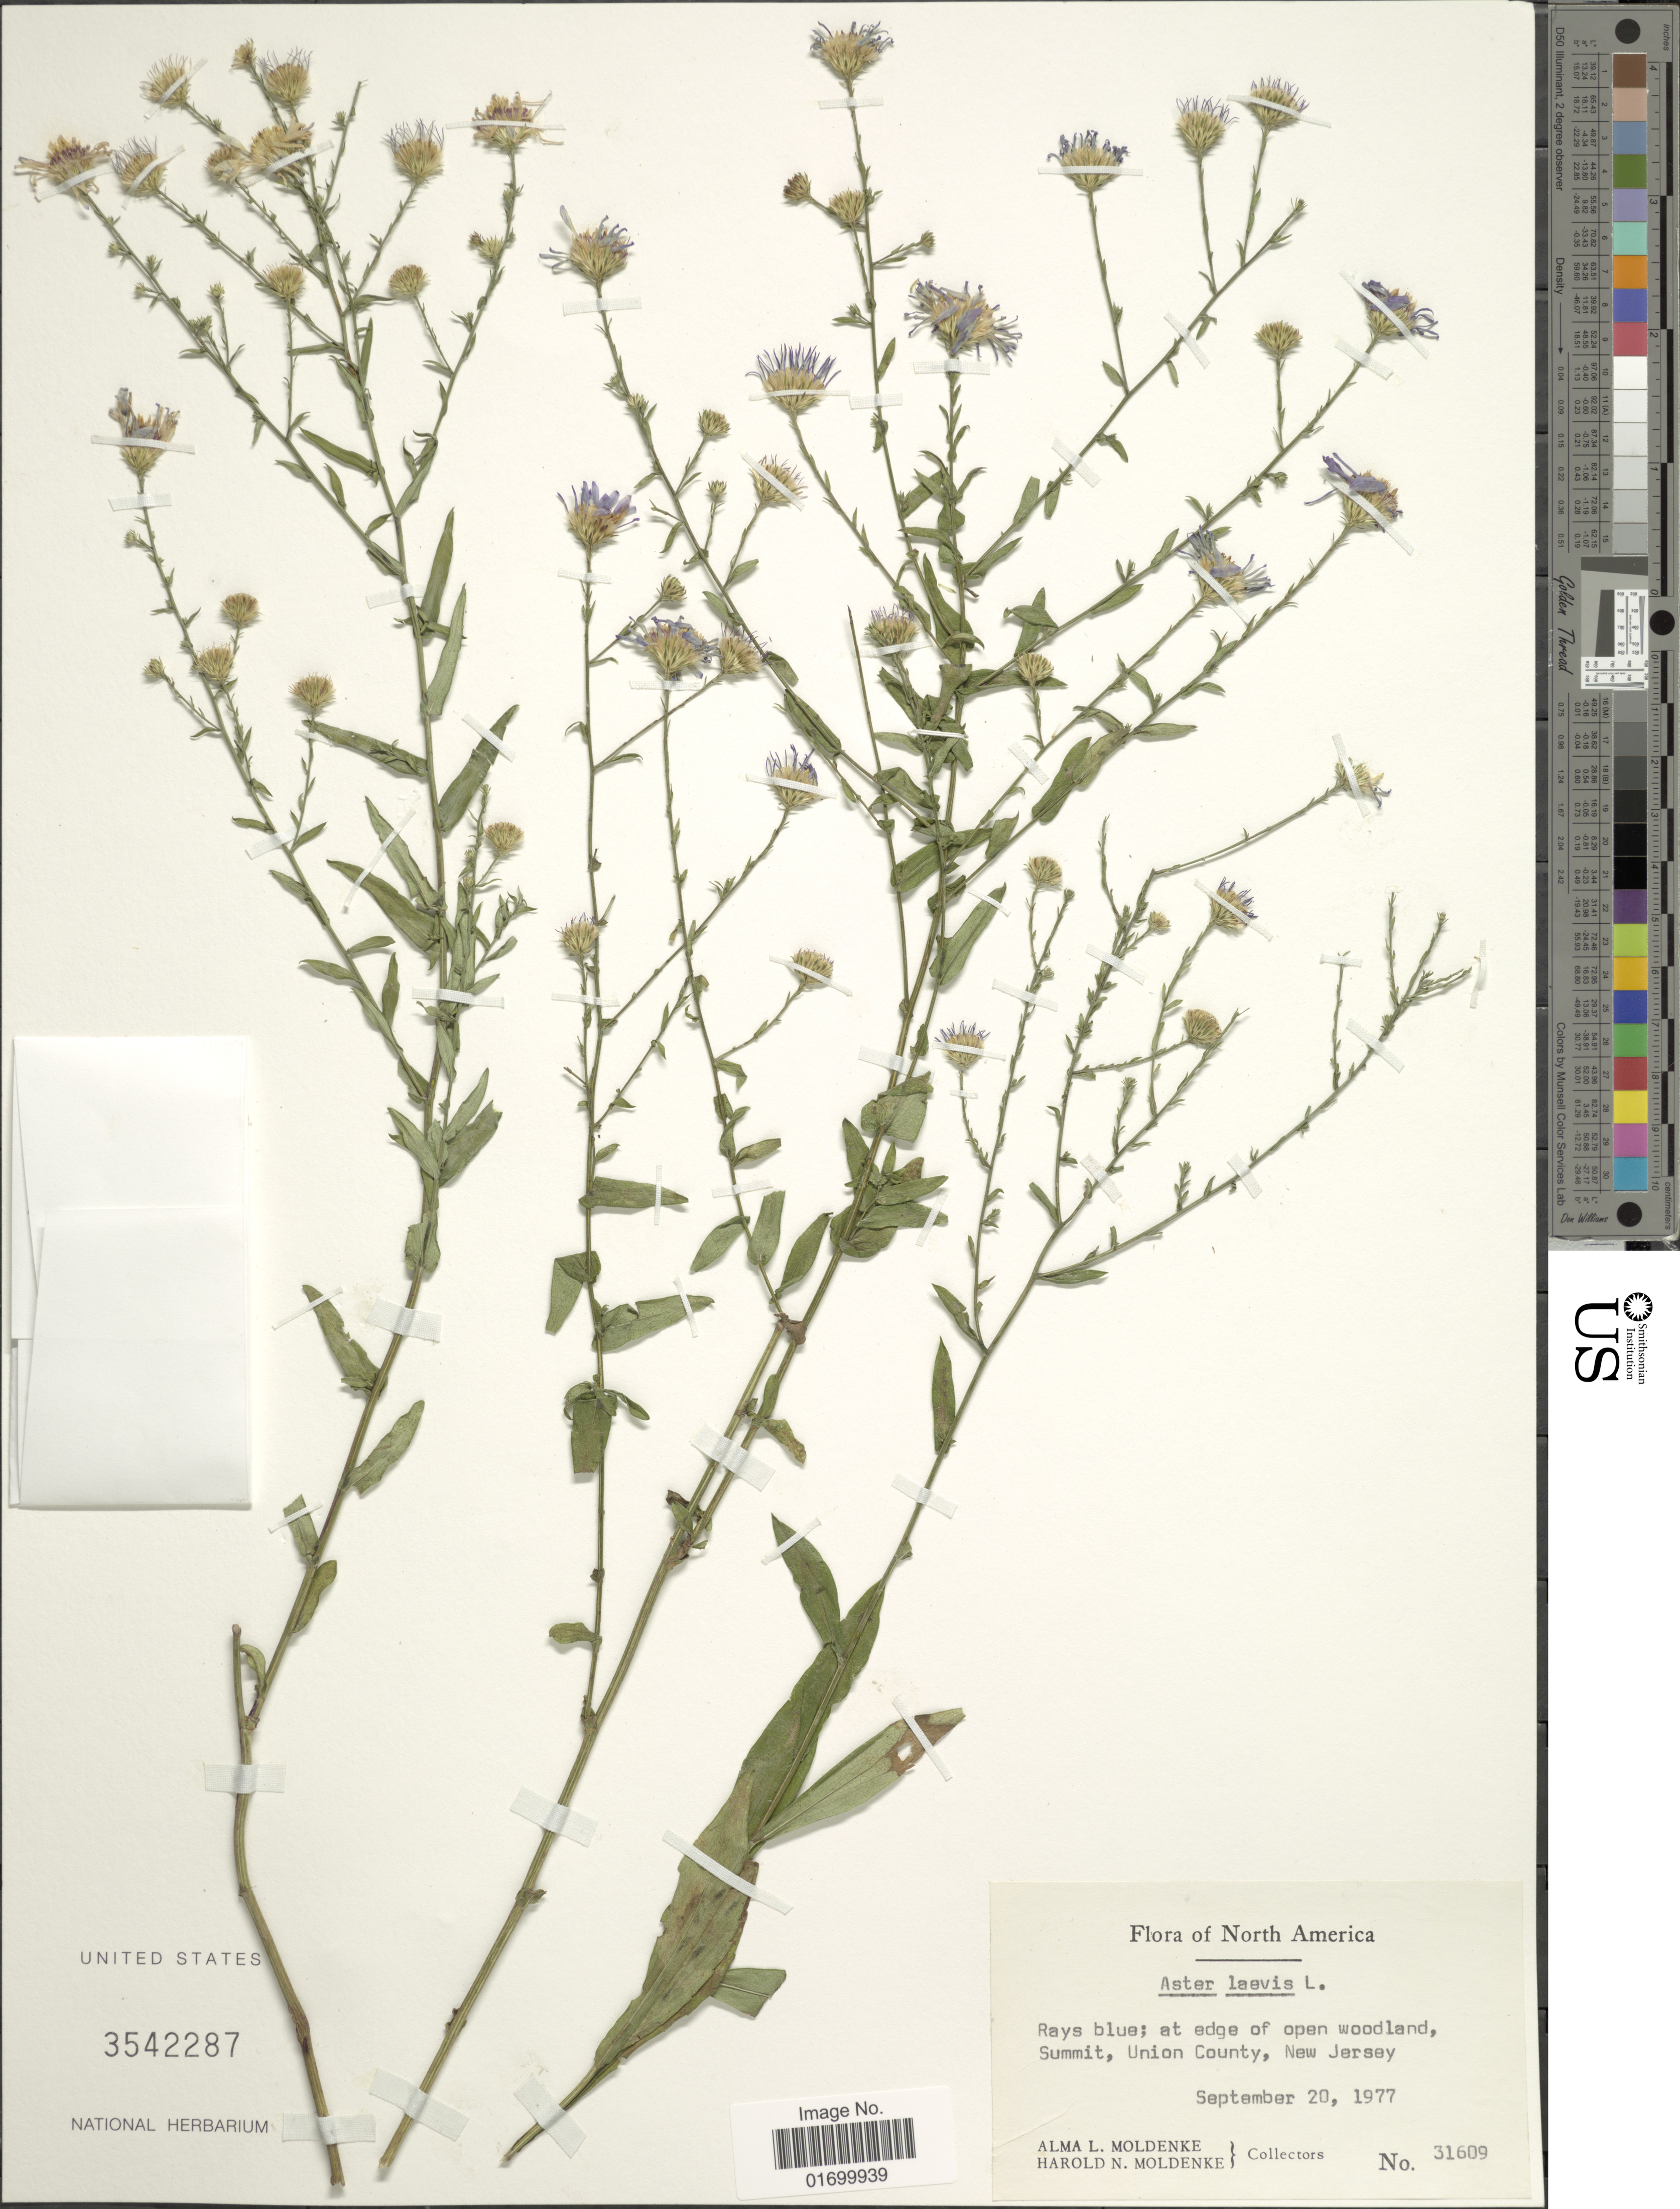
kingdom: Plantae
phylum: Tracheophyta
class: Magnoliopsida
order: Asterales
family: Asteraceae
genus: Symphyotrichum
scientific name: Symphyotrichum laeve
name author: (L.) Á. Löve & D. Löve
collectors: A. L. Moldenke & H. N. Moldenke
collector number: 31609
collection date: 1977-09-20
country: United States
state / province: New Jersey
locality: At edge of open woodland, Summit, Union County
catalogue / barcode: US 3542287